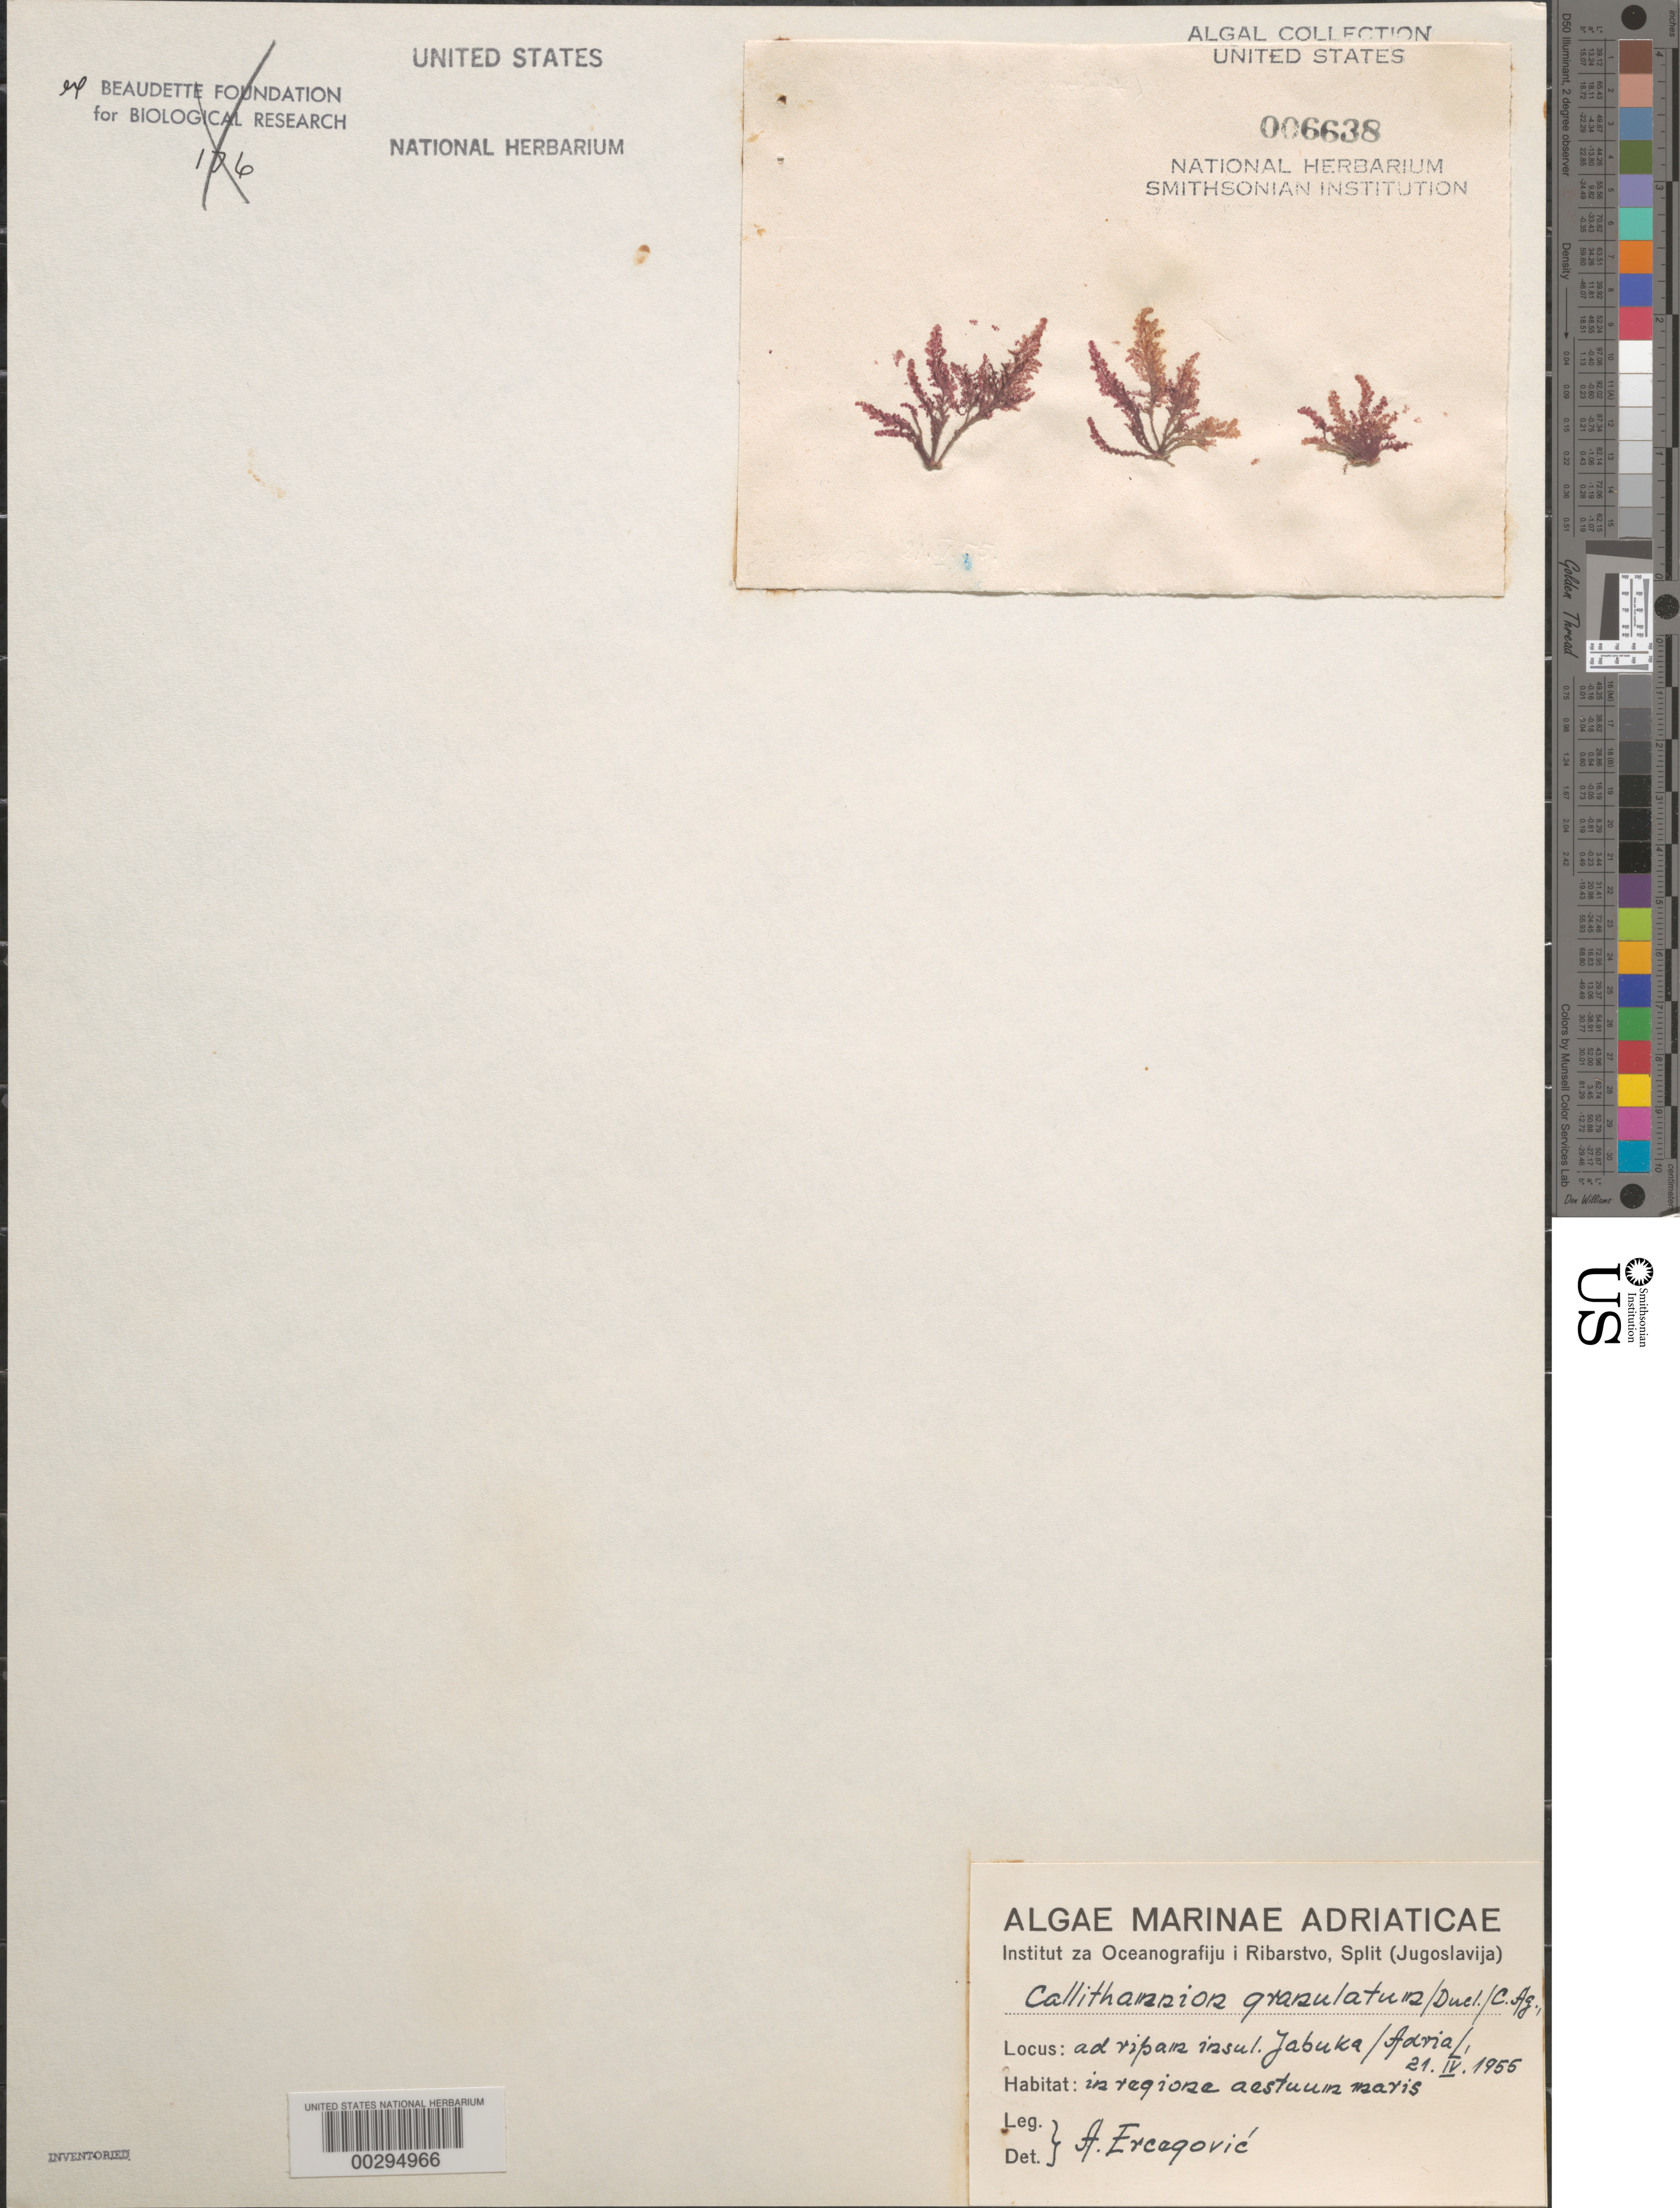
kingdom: Plantae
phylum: Rhodophyta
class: Florideophyceae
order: Ceramiales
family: Callithamniaceae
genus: Callithamnion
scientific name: Callithamnion granulatum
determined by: Ercegovic, A.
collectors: A. Ercegovic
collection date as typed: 21 Apr 1955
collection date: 1955-04-21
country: Croatia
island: Jabuka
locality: Adriatic Sea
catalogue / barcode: US 6638